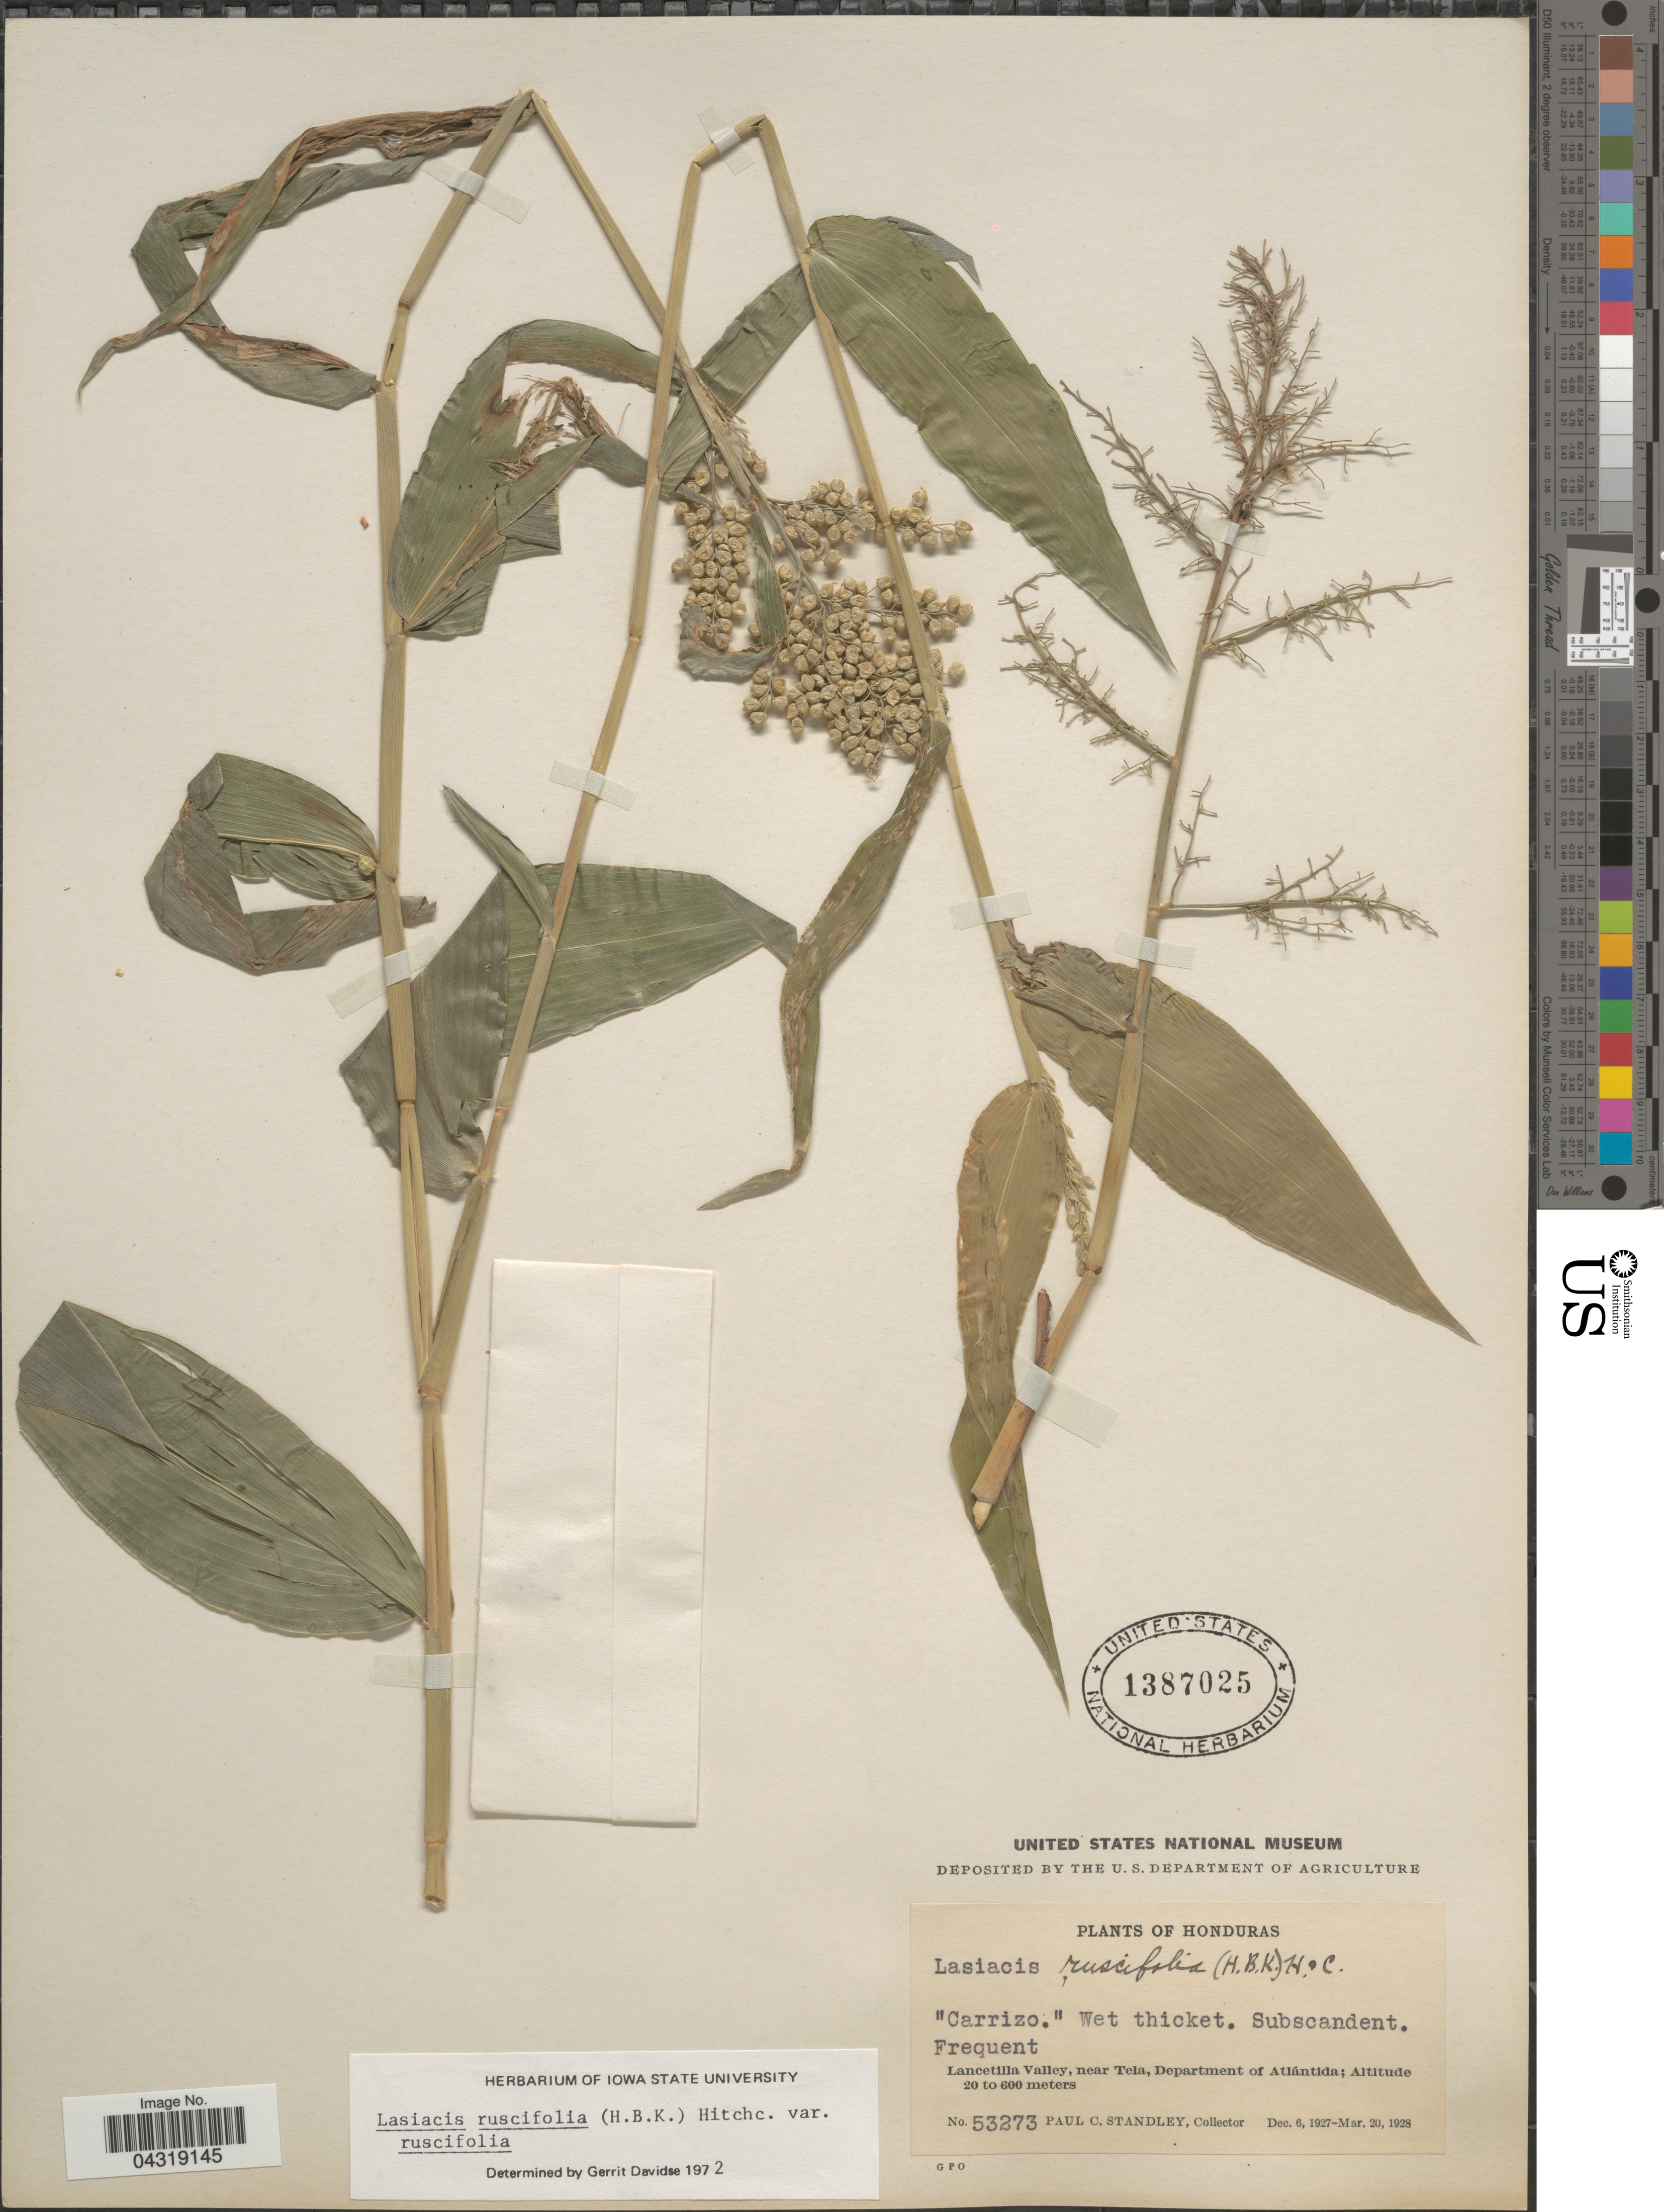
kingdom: Plantae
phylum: Tracheophyta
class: Liliopsida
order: Poales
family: Poaceae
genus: Lasiacis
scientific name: Lasiacis ruscifolia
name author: (Kunth) Hitchc.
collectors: P. C. Standley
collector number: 53273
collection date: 1927-12-06/1928-03-20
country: Honduras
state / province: Atlantida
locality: Lancetilla Valley, near Tela, Department of Atlántida.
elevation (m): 20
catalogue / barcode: US 1387025